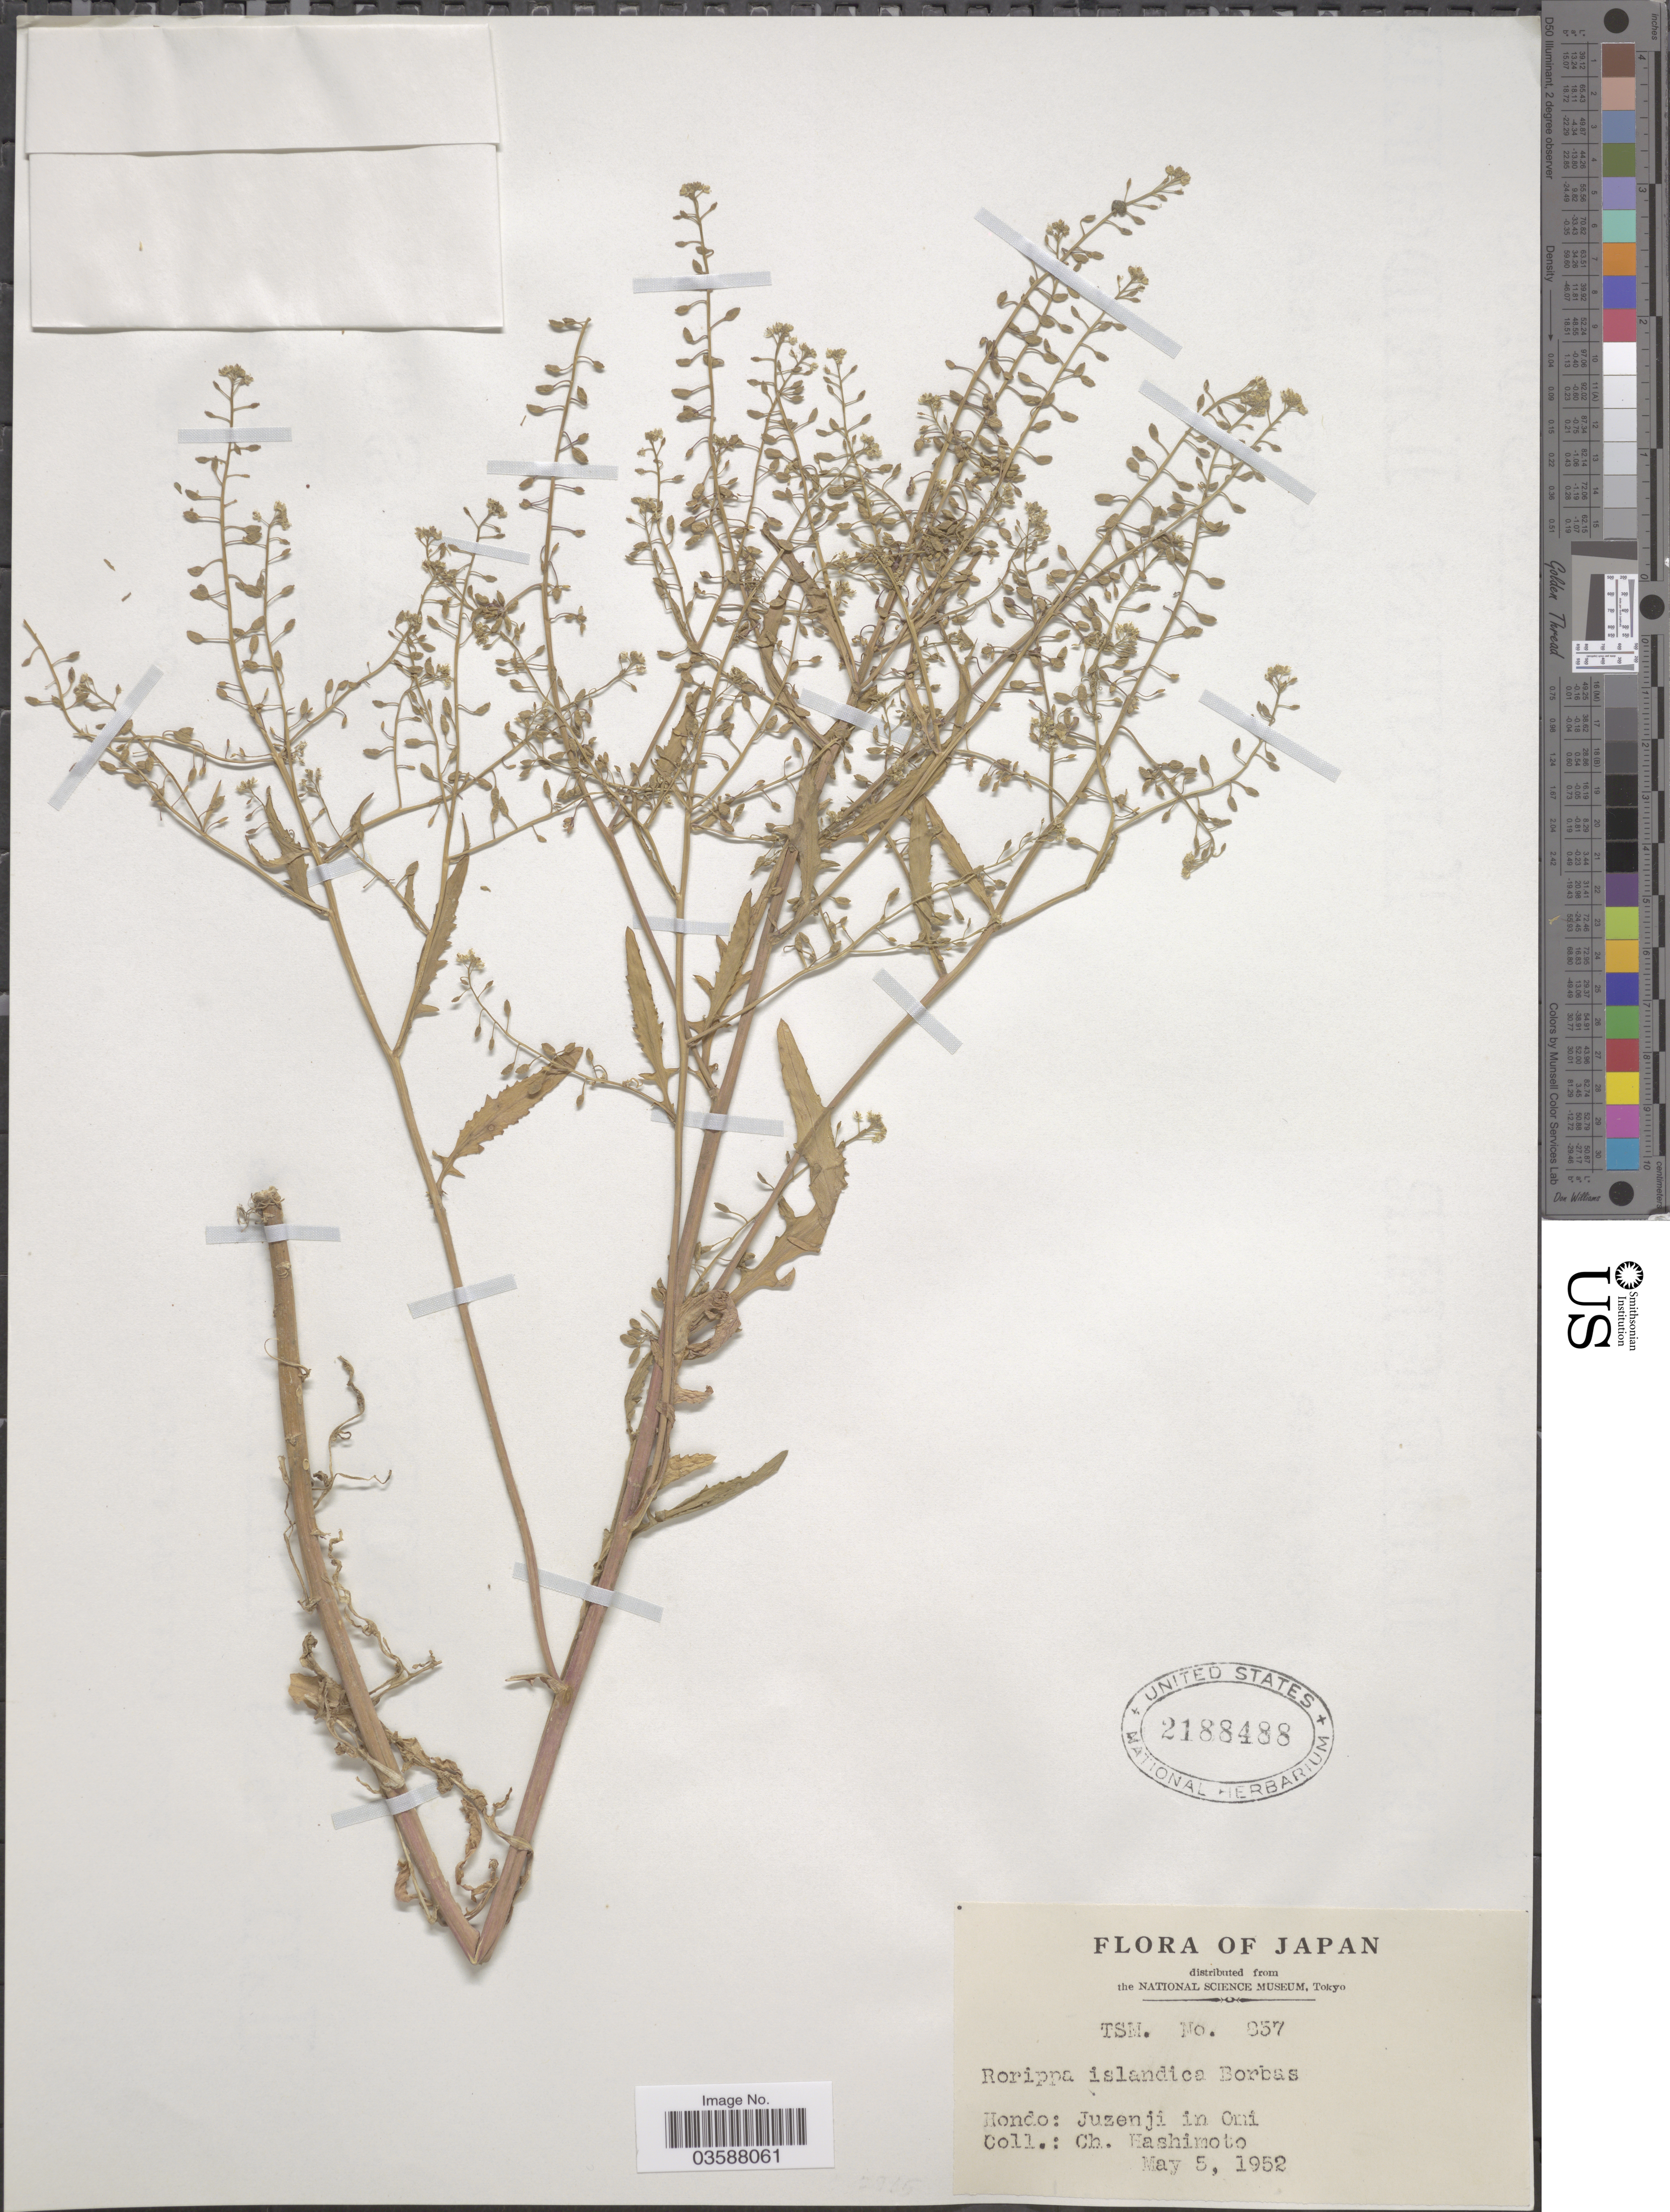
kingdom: Plantae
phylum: Tracheophyta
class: Magnoliopsida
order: Brassicales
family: Brassicaceae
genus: Rorippa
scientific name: Rorippa islandica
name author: (Oeder) Borbás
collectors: C. Hashimoto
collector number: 857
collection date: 1952-05-05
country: Japan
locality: Hondo: Juzenji in Omi.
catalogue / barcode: US 2188488